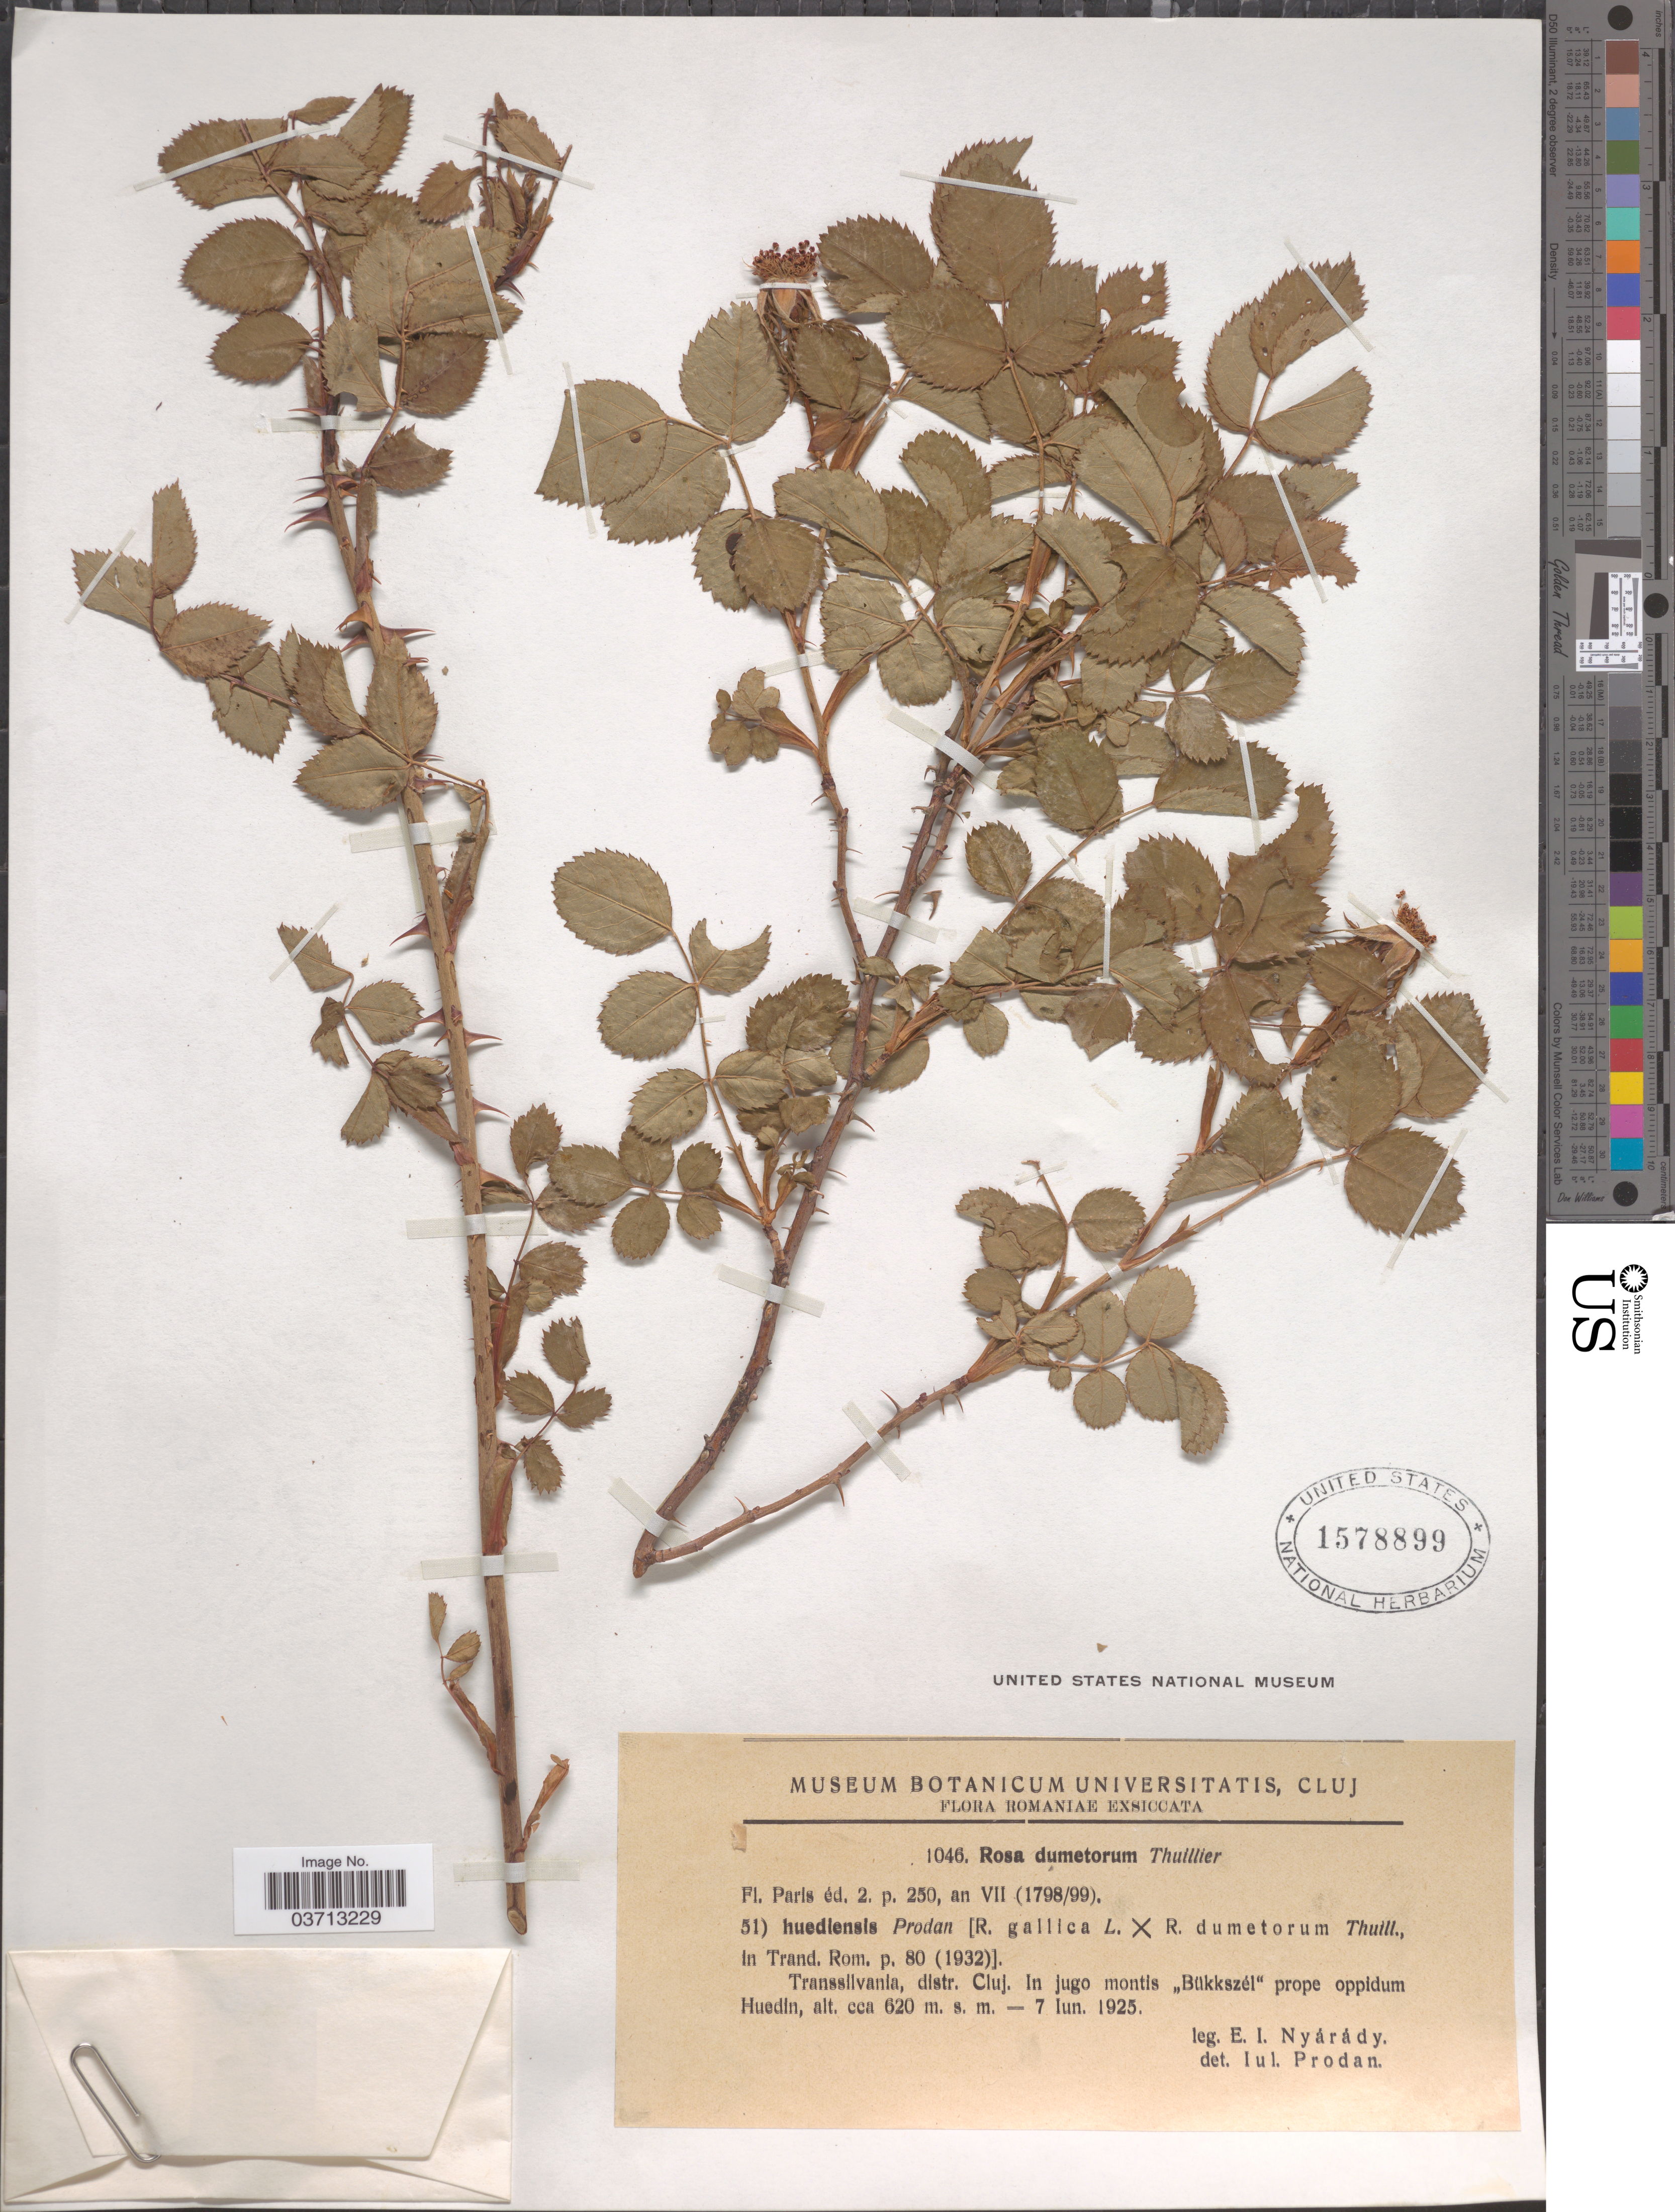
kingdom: Plantae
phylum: Tracheophyta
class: Magnoliopsida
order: Rosales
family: Rosaceae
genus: Rosa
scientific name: Rosa dumetorum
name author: Lange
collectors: E. Nyárády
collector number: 1046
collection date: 1925-06-07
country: Romania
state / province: Cluj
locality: Transsilvania, distr. Cluj. In jugo montis "Bükkszéi" prope oppidum Huedin.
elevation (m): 620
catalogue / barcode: US 1578899